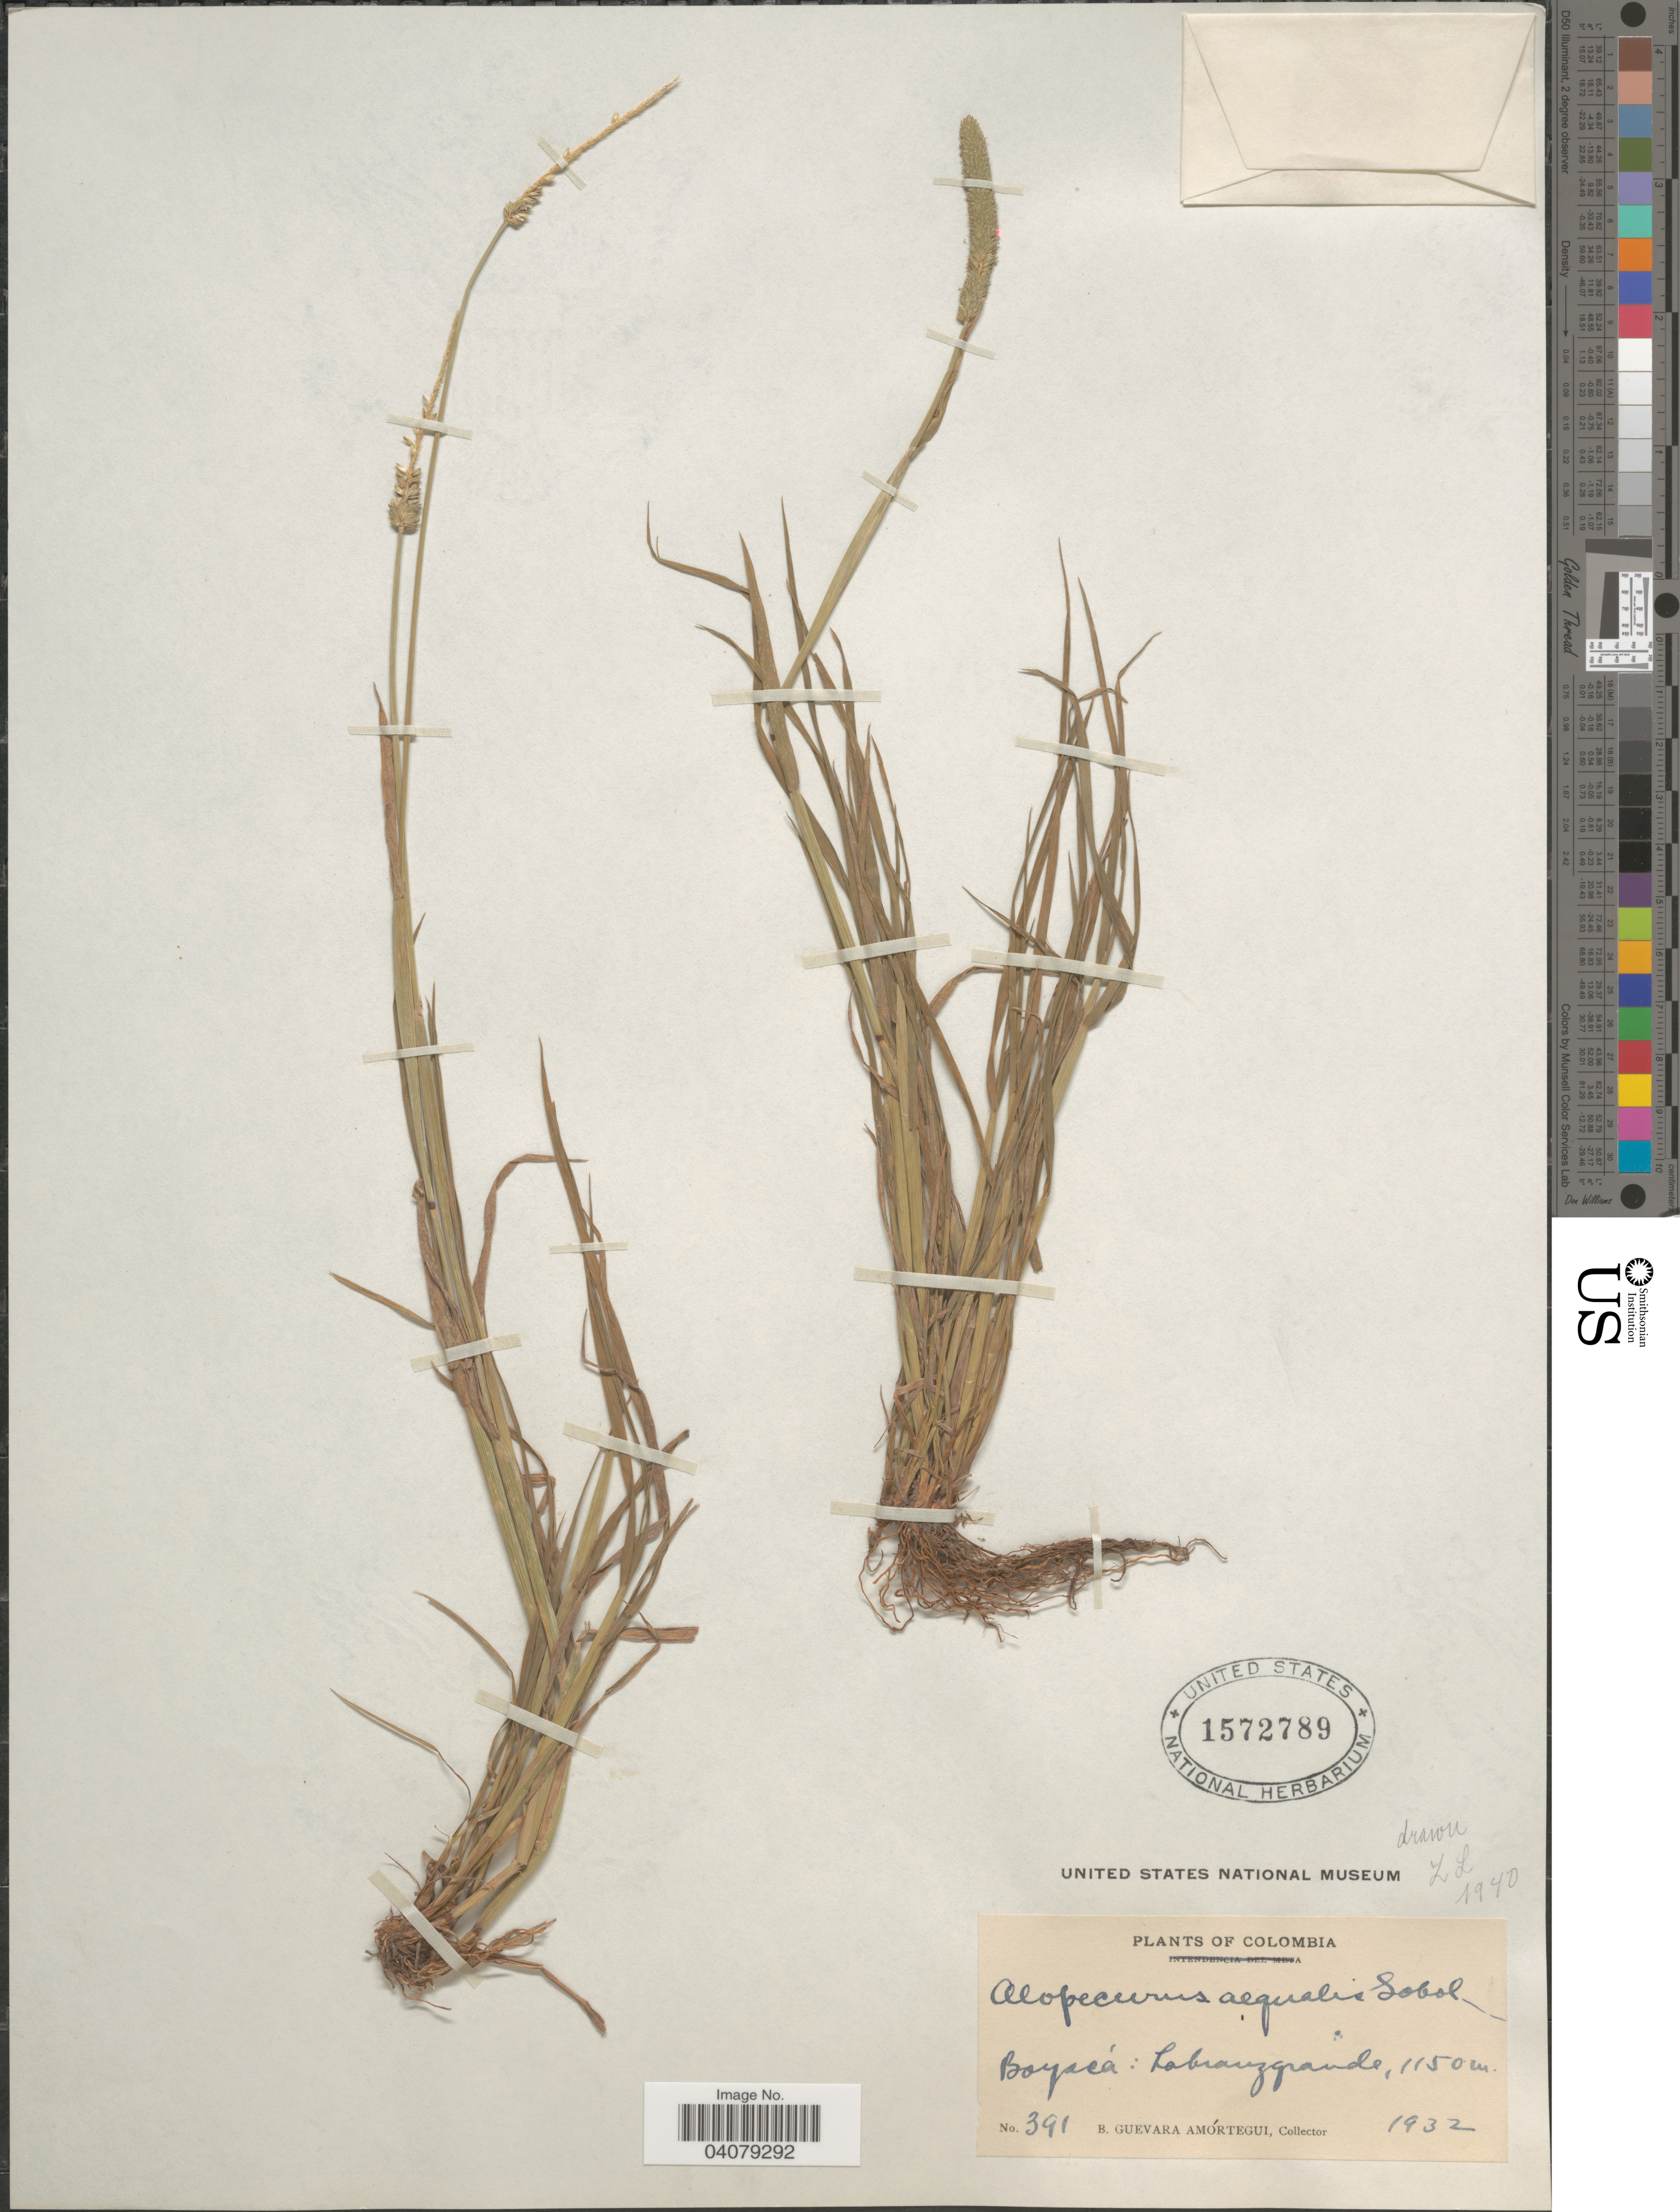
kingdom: Plantae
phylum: Tracheophyta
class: Liliopsida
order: Poales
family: Poaceae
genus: Alopecurus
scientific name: Alopecurus aequalis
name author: Sobol.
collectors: B. Guevara Amortegui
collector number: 391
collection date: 1932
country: Colombia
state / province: Boyacá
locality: Labrauzgrande.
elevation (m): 1150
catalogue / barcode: US 1572789